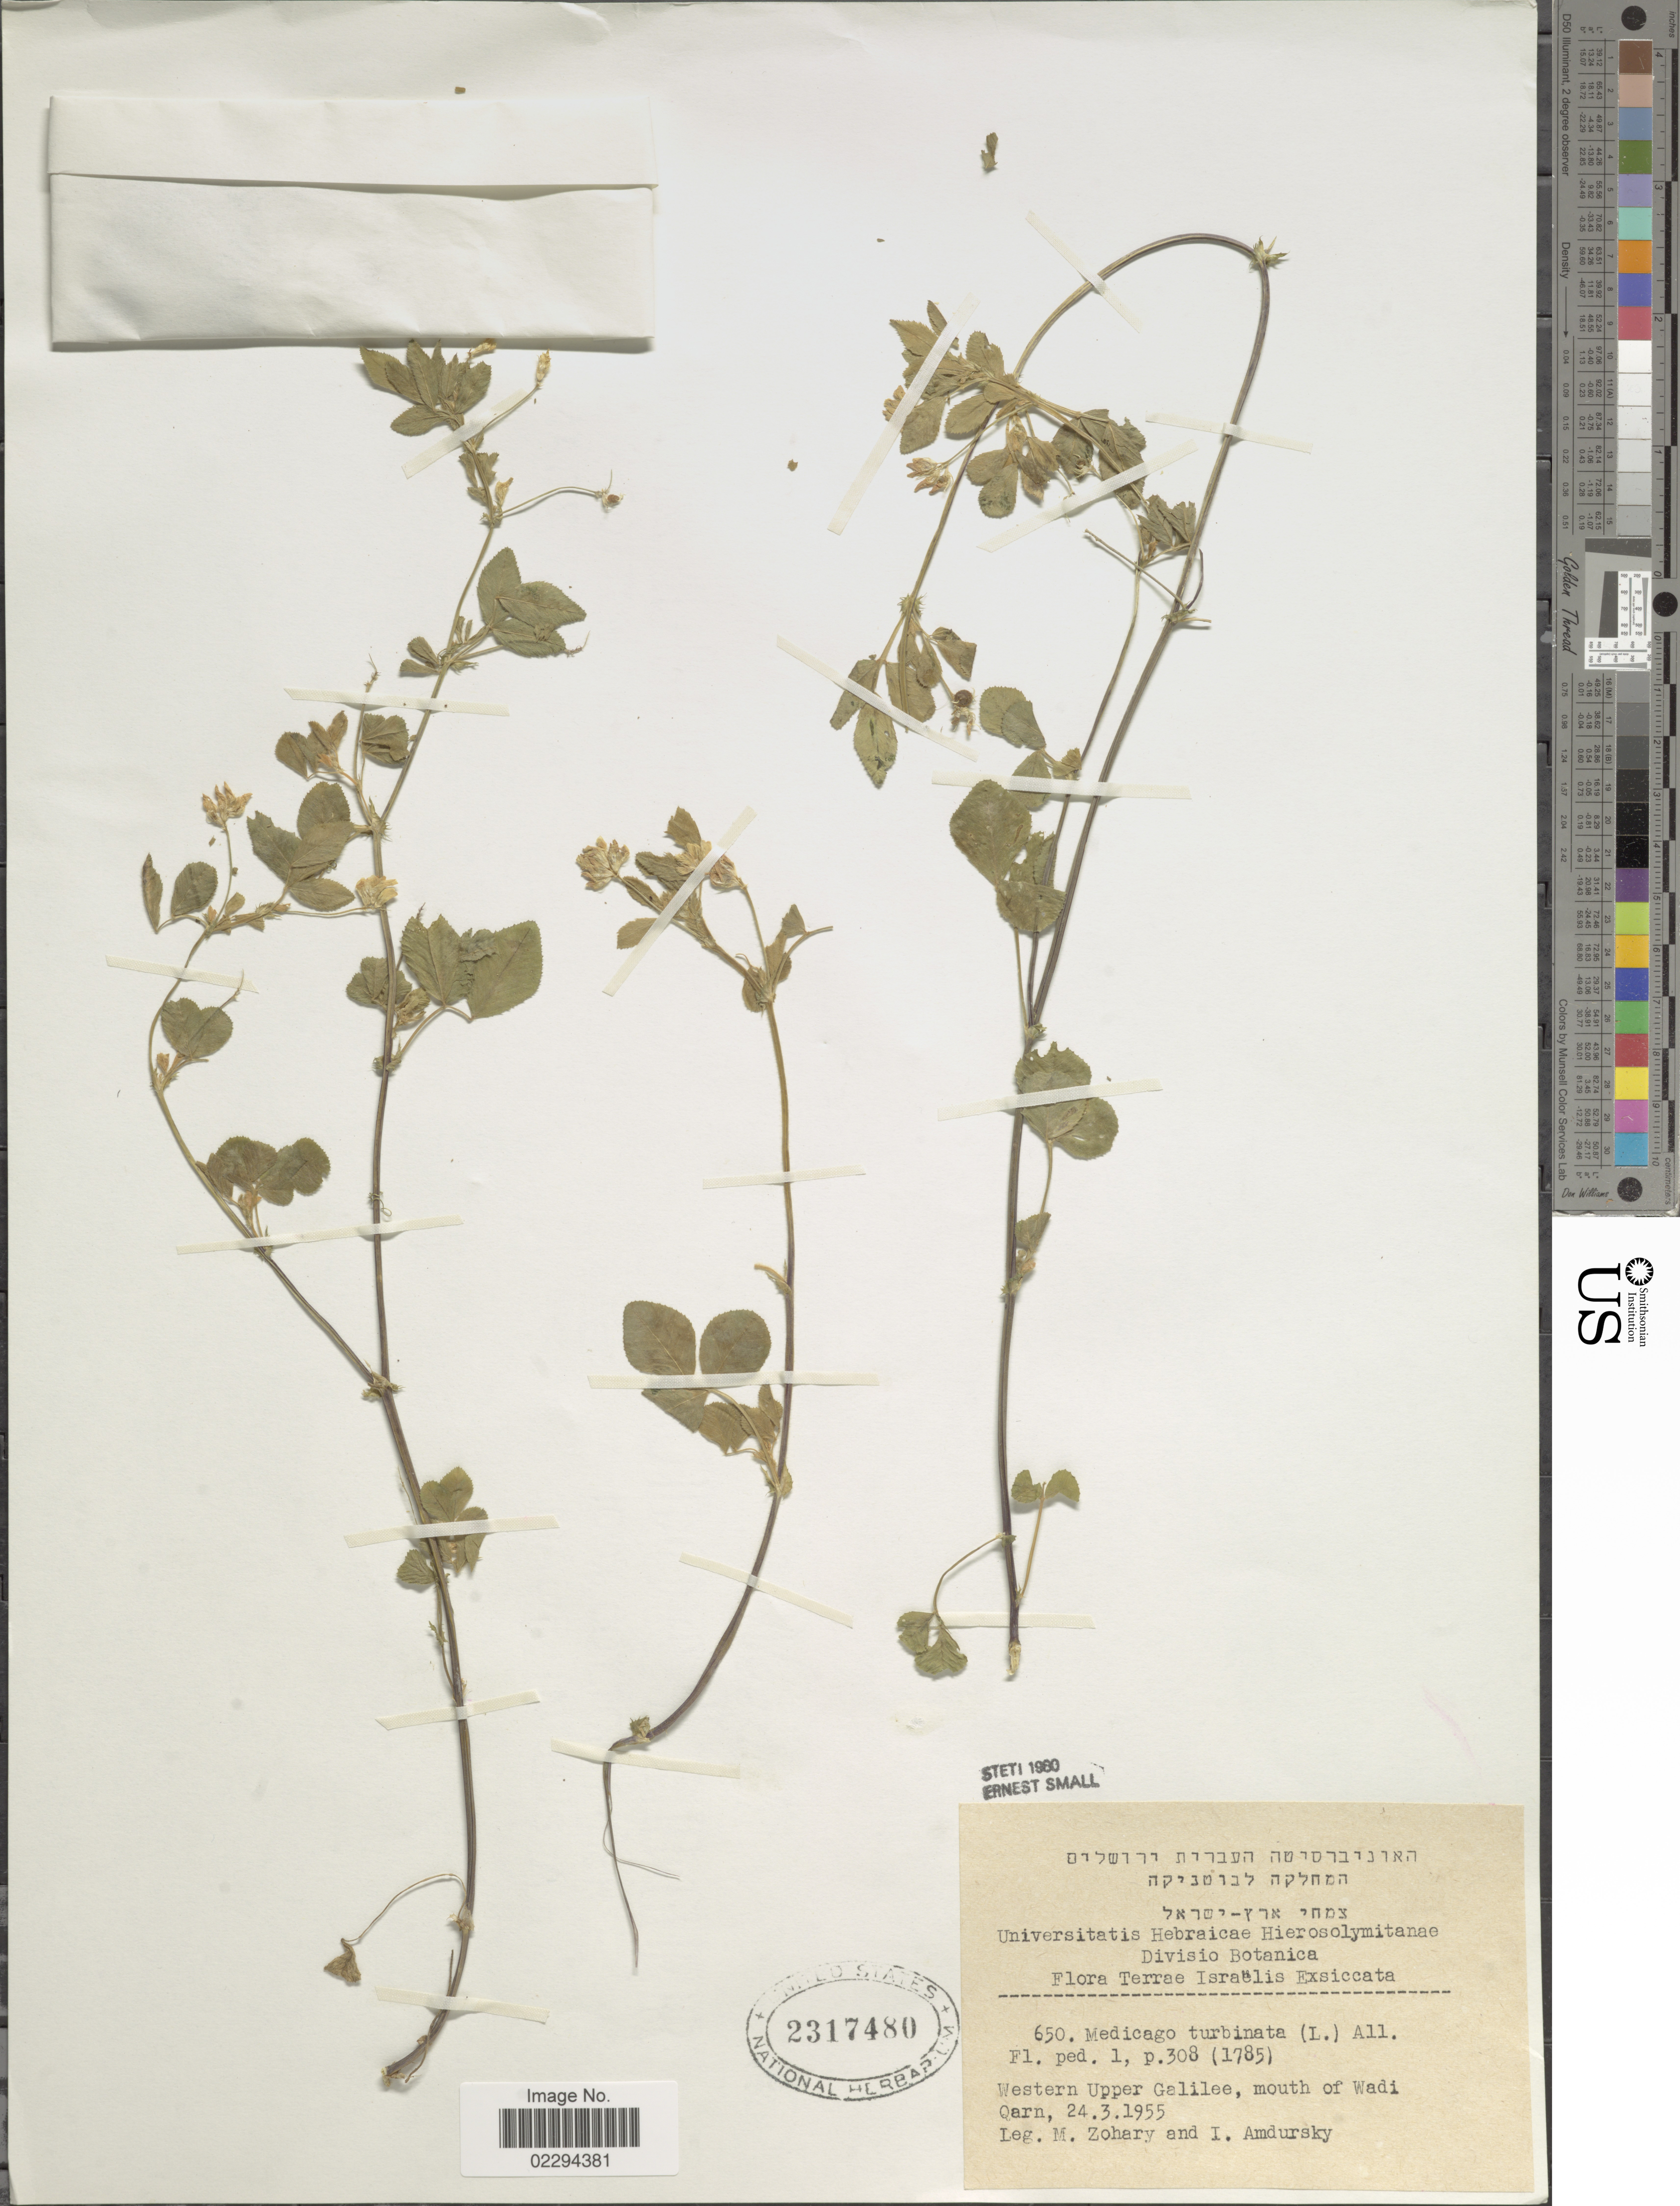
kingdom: Plantae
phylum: Tracheophyta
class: Magnoliopsida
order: Fabales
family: Fabaceae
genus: Medicago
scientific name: Medicago turbinata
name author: (L.) All.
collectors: M. Zohary & I. Amdursky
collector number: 650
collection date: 1955-03-24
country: Israel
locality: Terrae Israelis, Western Upper Galilee, mouth of Wadi Qarn.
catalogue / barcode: US 2317480